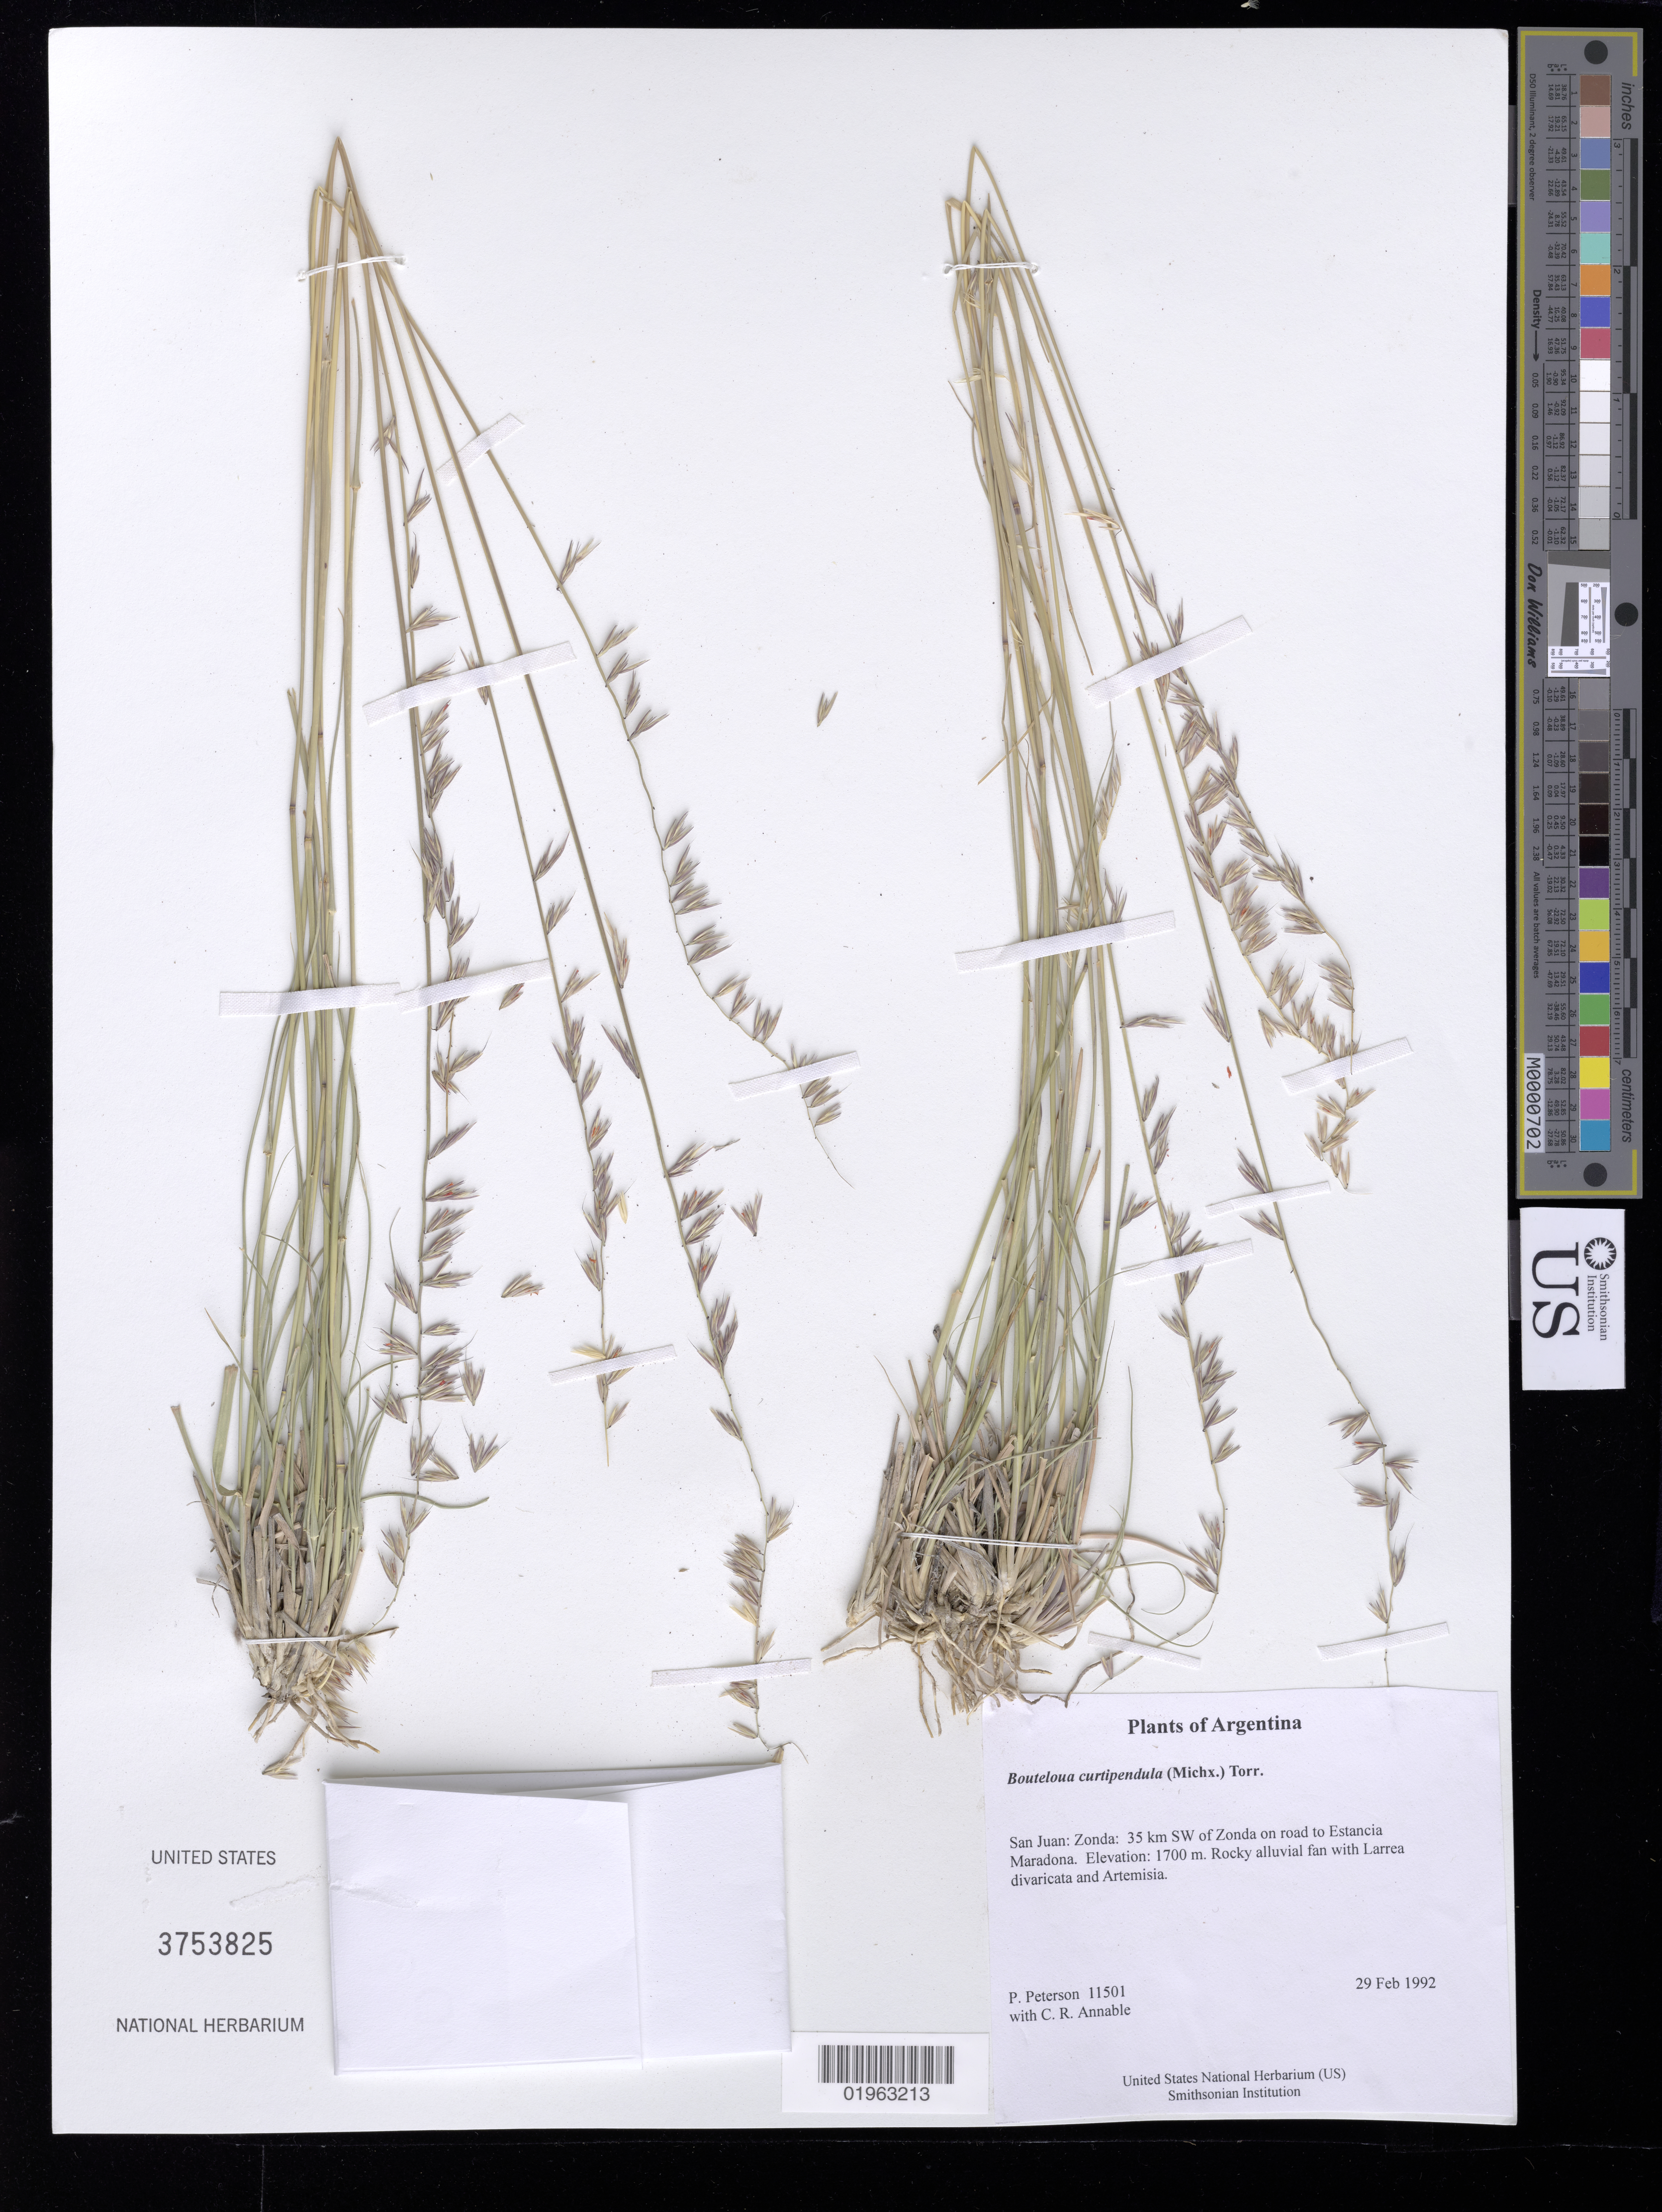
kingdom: Plantae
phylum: Tracheophyta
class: Liliopsida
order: Poales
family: Poaceae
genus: Bouteloua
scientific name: Bouteloua curtipendula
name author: (Michx.) Torr.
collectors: P. M. Peterson & C. R. Annable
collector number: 11501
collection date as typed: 29 Feb 1992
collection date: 1992-02-29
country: Argentina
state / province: San Juan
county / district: Zonda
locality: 35 km SW of Zonda on road to Estancia Maradona.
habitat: Rocky alluvial fan with Larrea divaricata and Artemisia.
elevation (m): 1700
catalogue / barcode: US 3753825